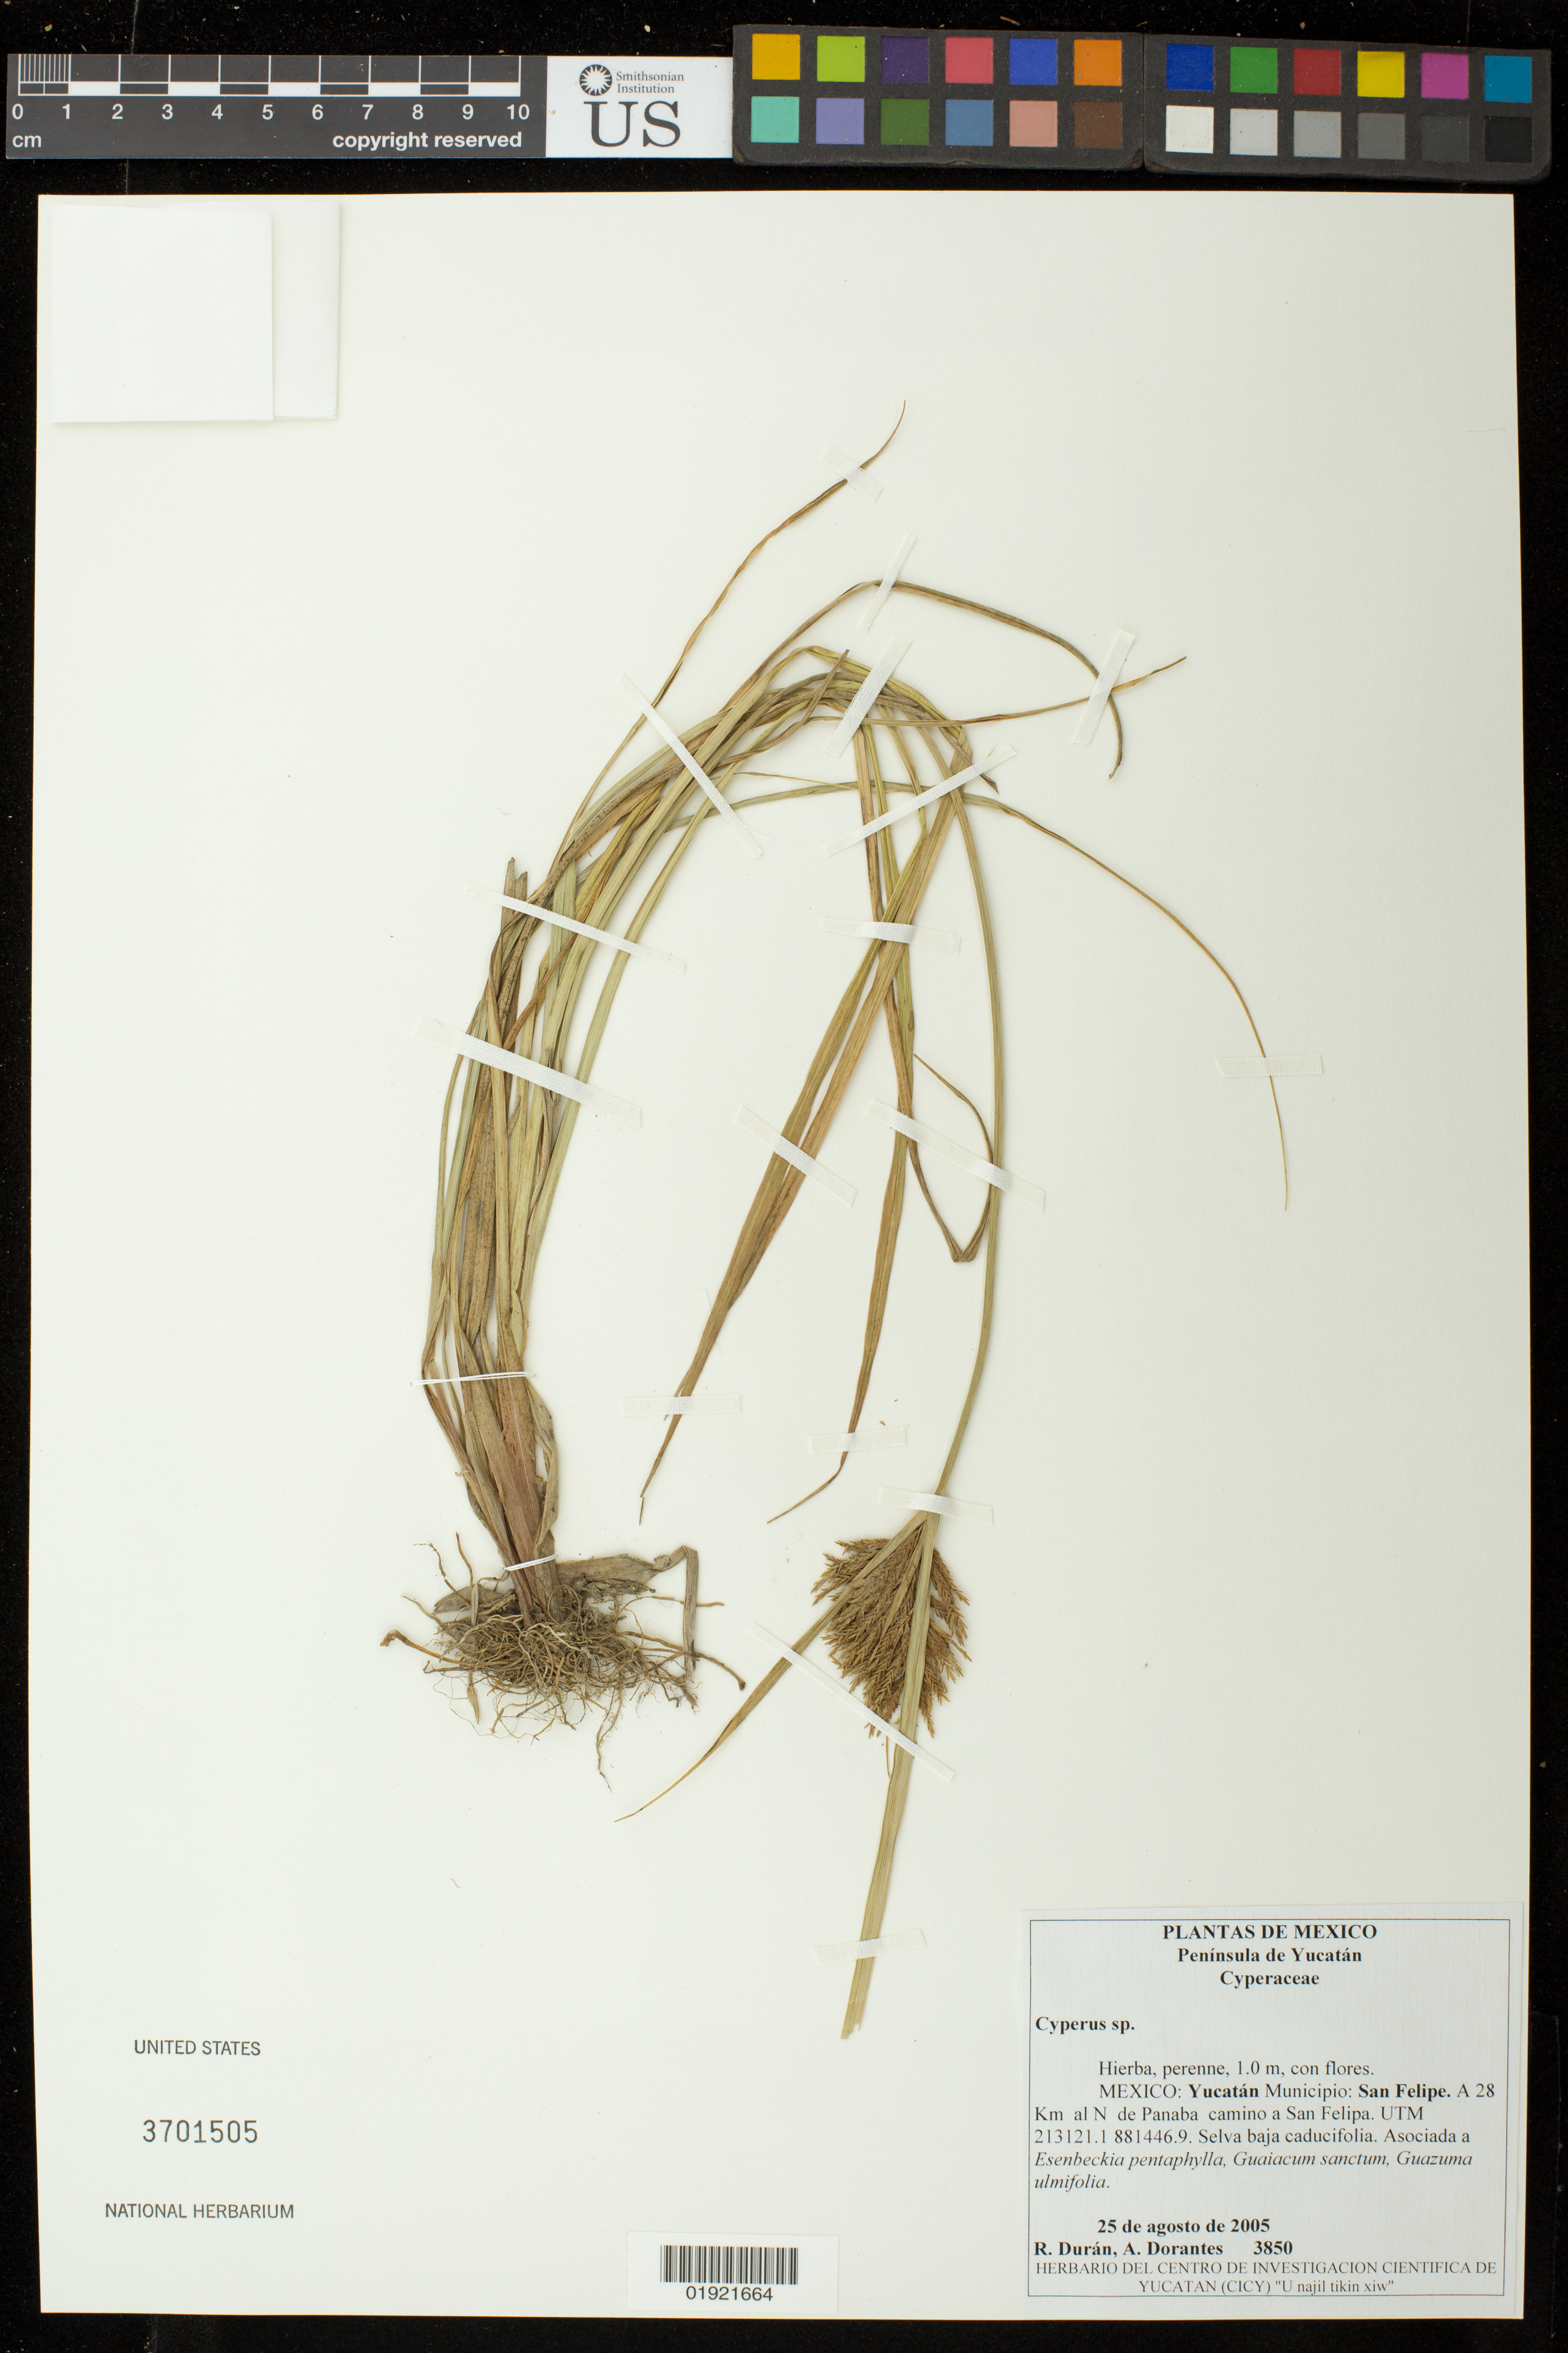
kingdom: Plantae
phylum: Tracheophyta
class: Liliopsida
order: Poales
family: Cyperaceae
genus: Cyperus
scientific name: Cyperus polystachyos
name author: Rottb.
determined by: Strong, Mark T., (BOT), Smithsonian Institution - National Museum of Natural History (UNITED STATES)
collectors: R. Durán & A. Dorantes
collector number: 3850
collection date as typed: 25 de agosto de 2005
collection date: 2005-08-25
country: Mexico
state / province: Yucatán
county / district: San Felipe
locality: A 28 Km al N de Panaba camino a San Felipa.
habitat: Selva baja caducifolia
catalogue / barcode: US 3701505